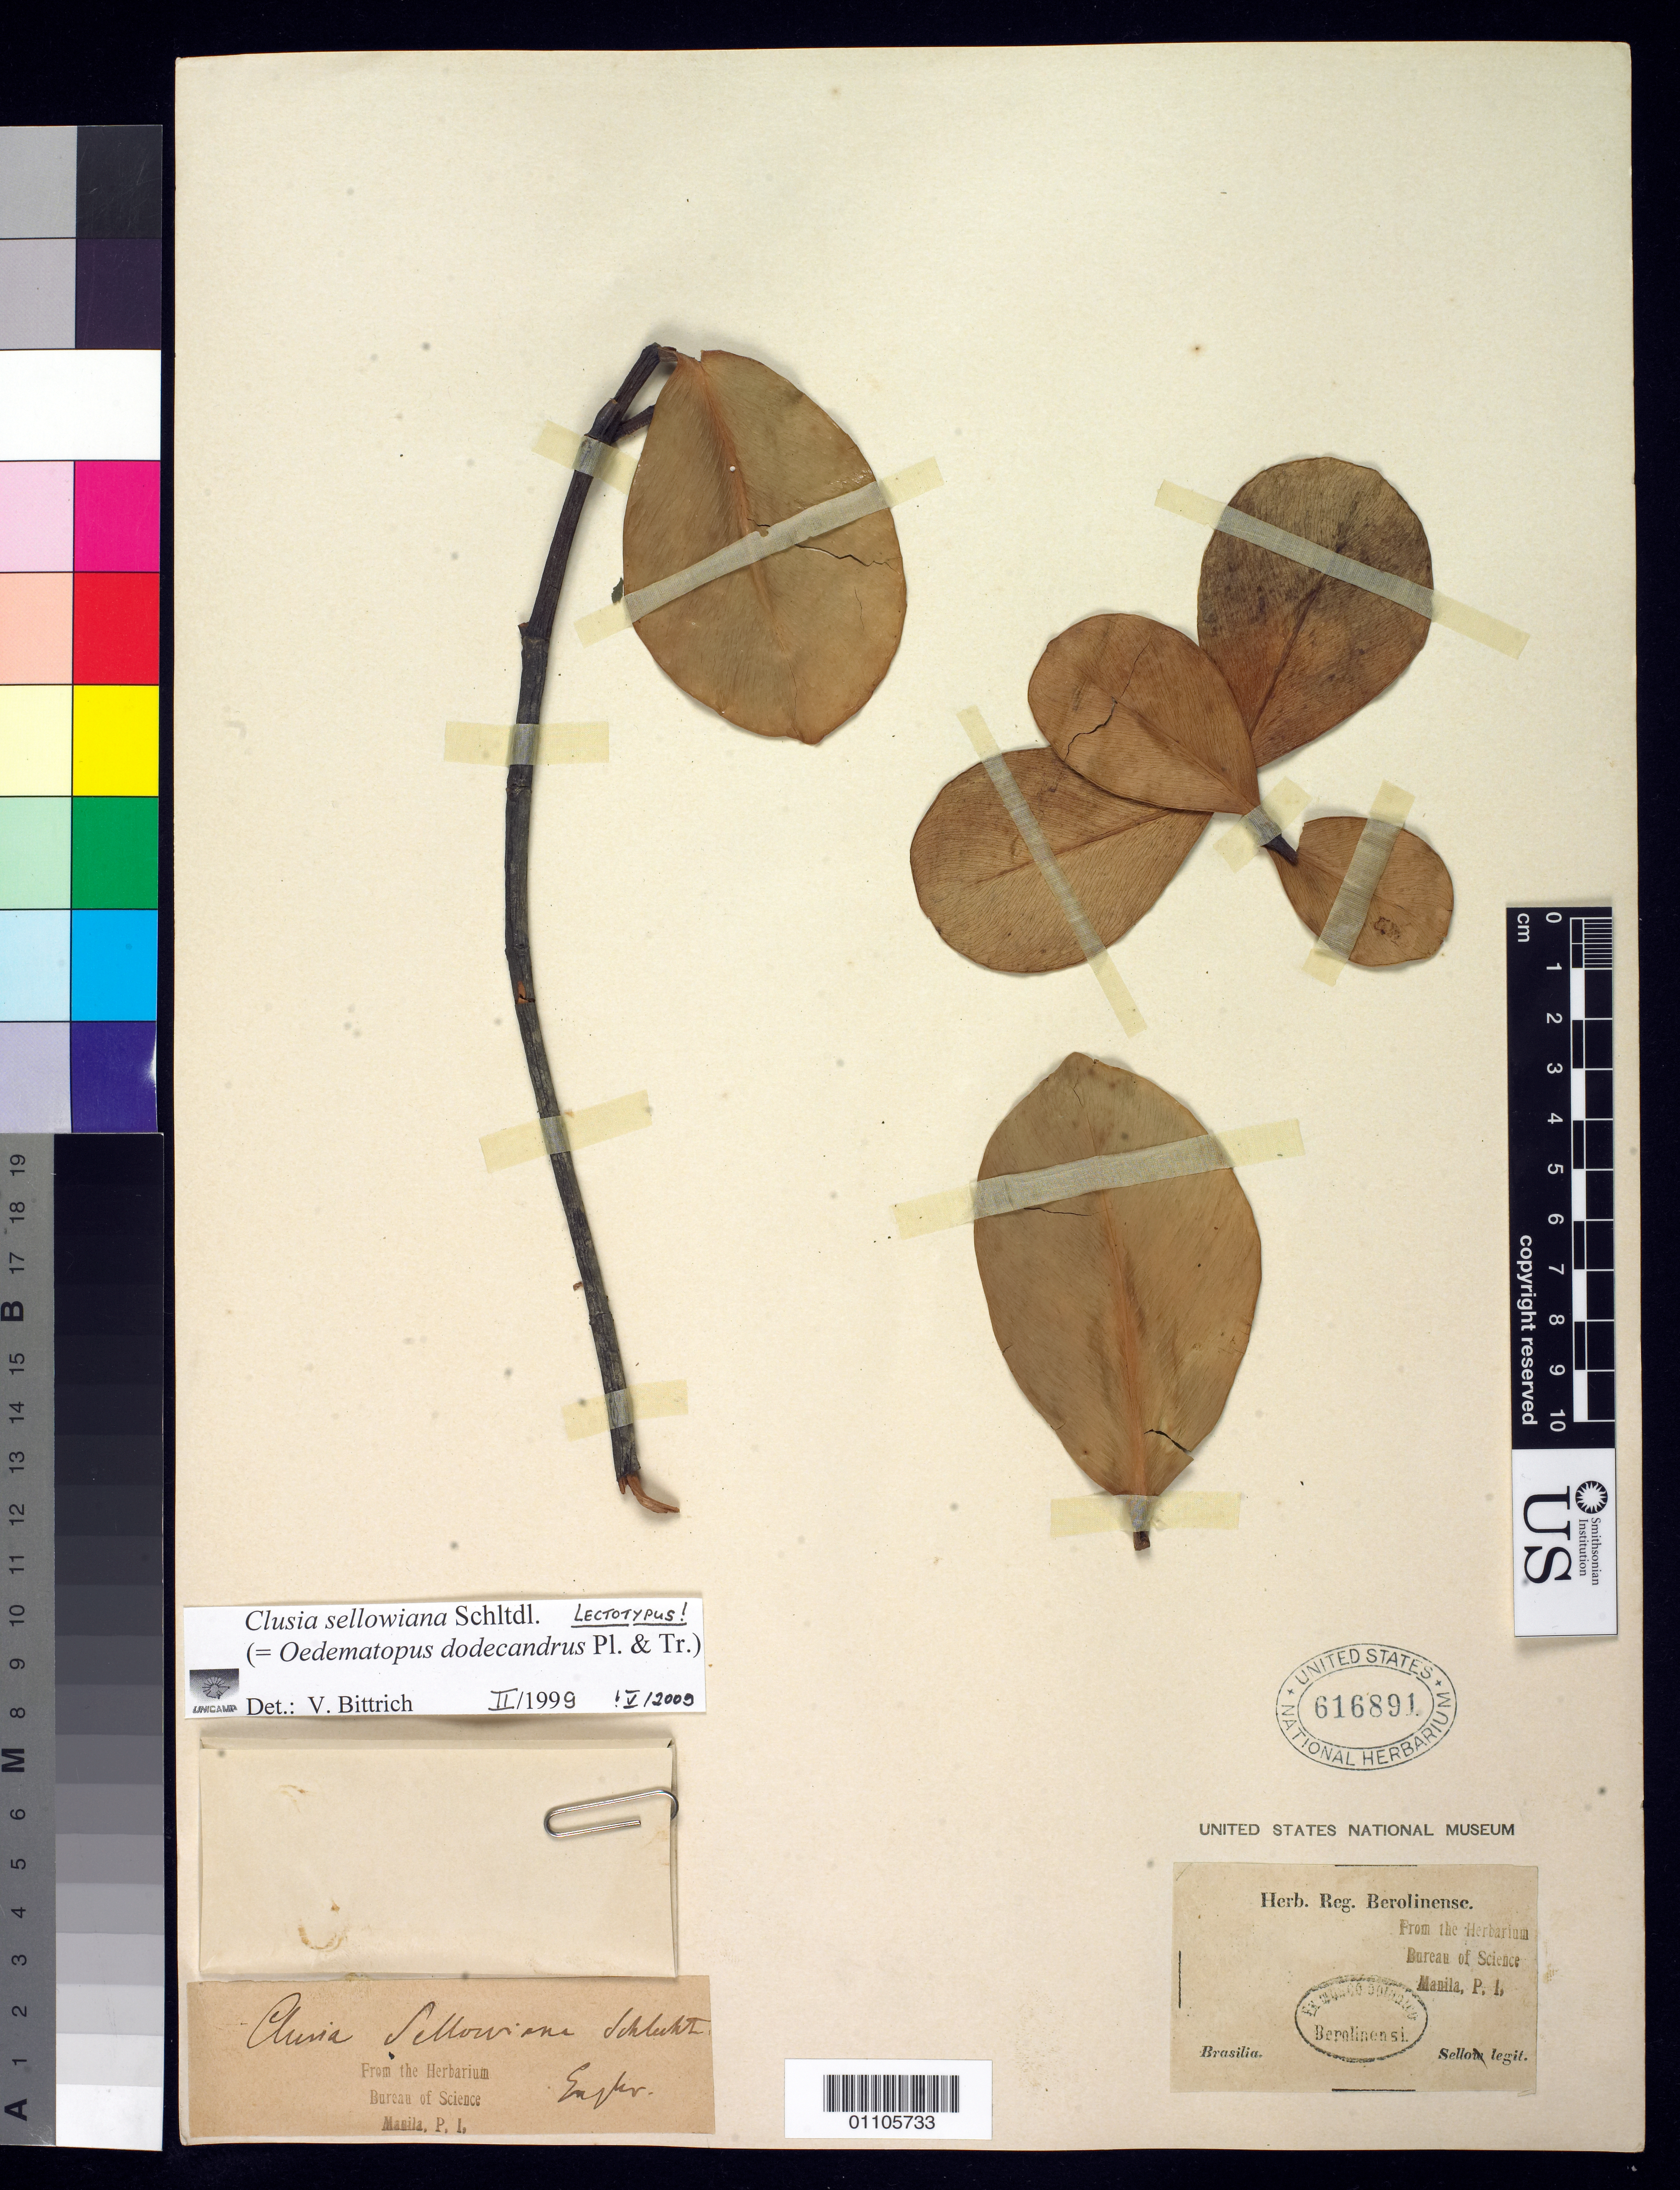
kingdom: Plantae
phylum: Tracheophyta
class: Magnoliopsida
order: Malpighiales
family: Clusiaceae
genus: Clusia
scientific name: Clusia sellowiana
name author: Schltdl.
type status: Type Collection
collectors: F. Sellow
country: Brazil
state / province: Rio de Janeiro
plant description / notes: Annotated by V. Bittrich (1999, 2009) as "lectotypus".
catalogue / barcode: US 616891